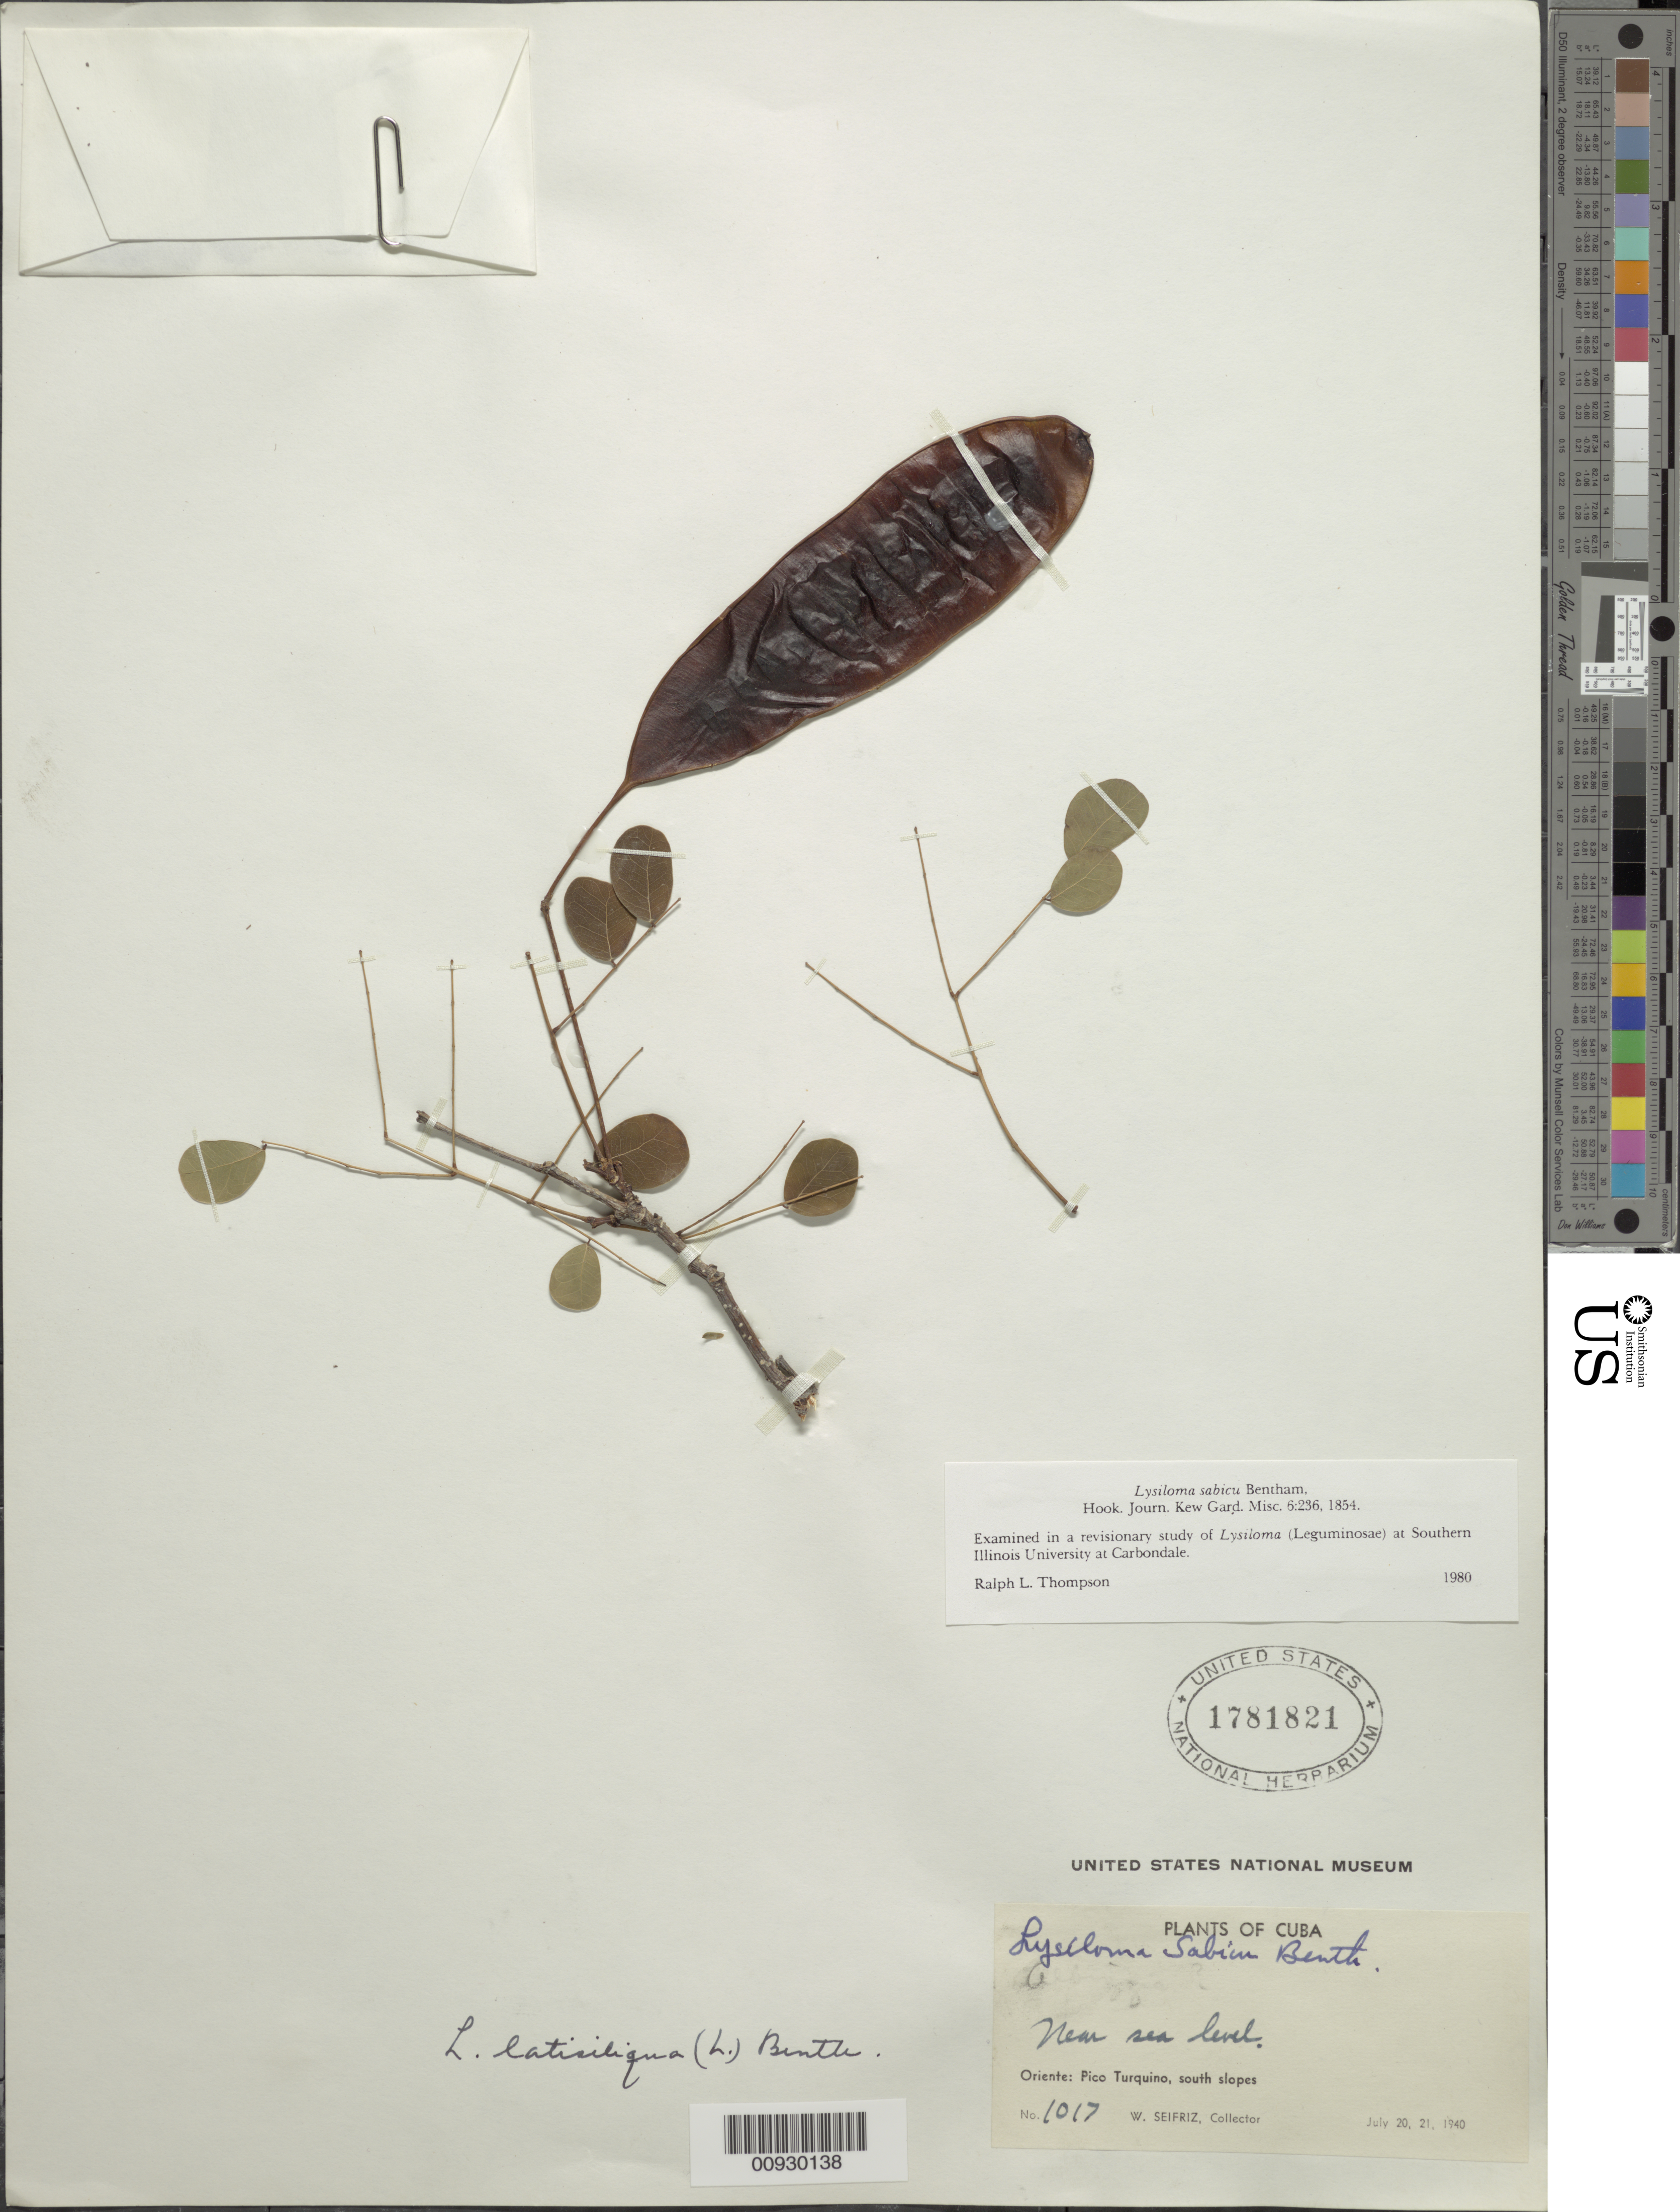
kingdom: Plantae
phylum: Tracheophyta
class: Magnoliopsida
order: Fabales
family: Fabaceae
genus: Lysiloma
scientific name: Lysiloma sabicu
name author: Benth.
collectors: W. Seifriz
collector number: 1017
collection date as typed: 20 Jul 1940 and 21 Jul 1940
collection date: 1940-07-20,1940-07-21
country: Cuba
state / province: Oriente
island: Cuba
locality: Pico Turquino, south slopes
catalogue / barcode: US 1781821